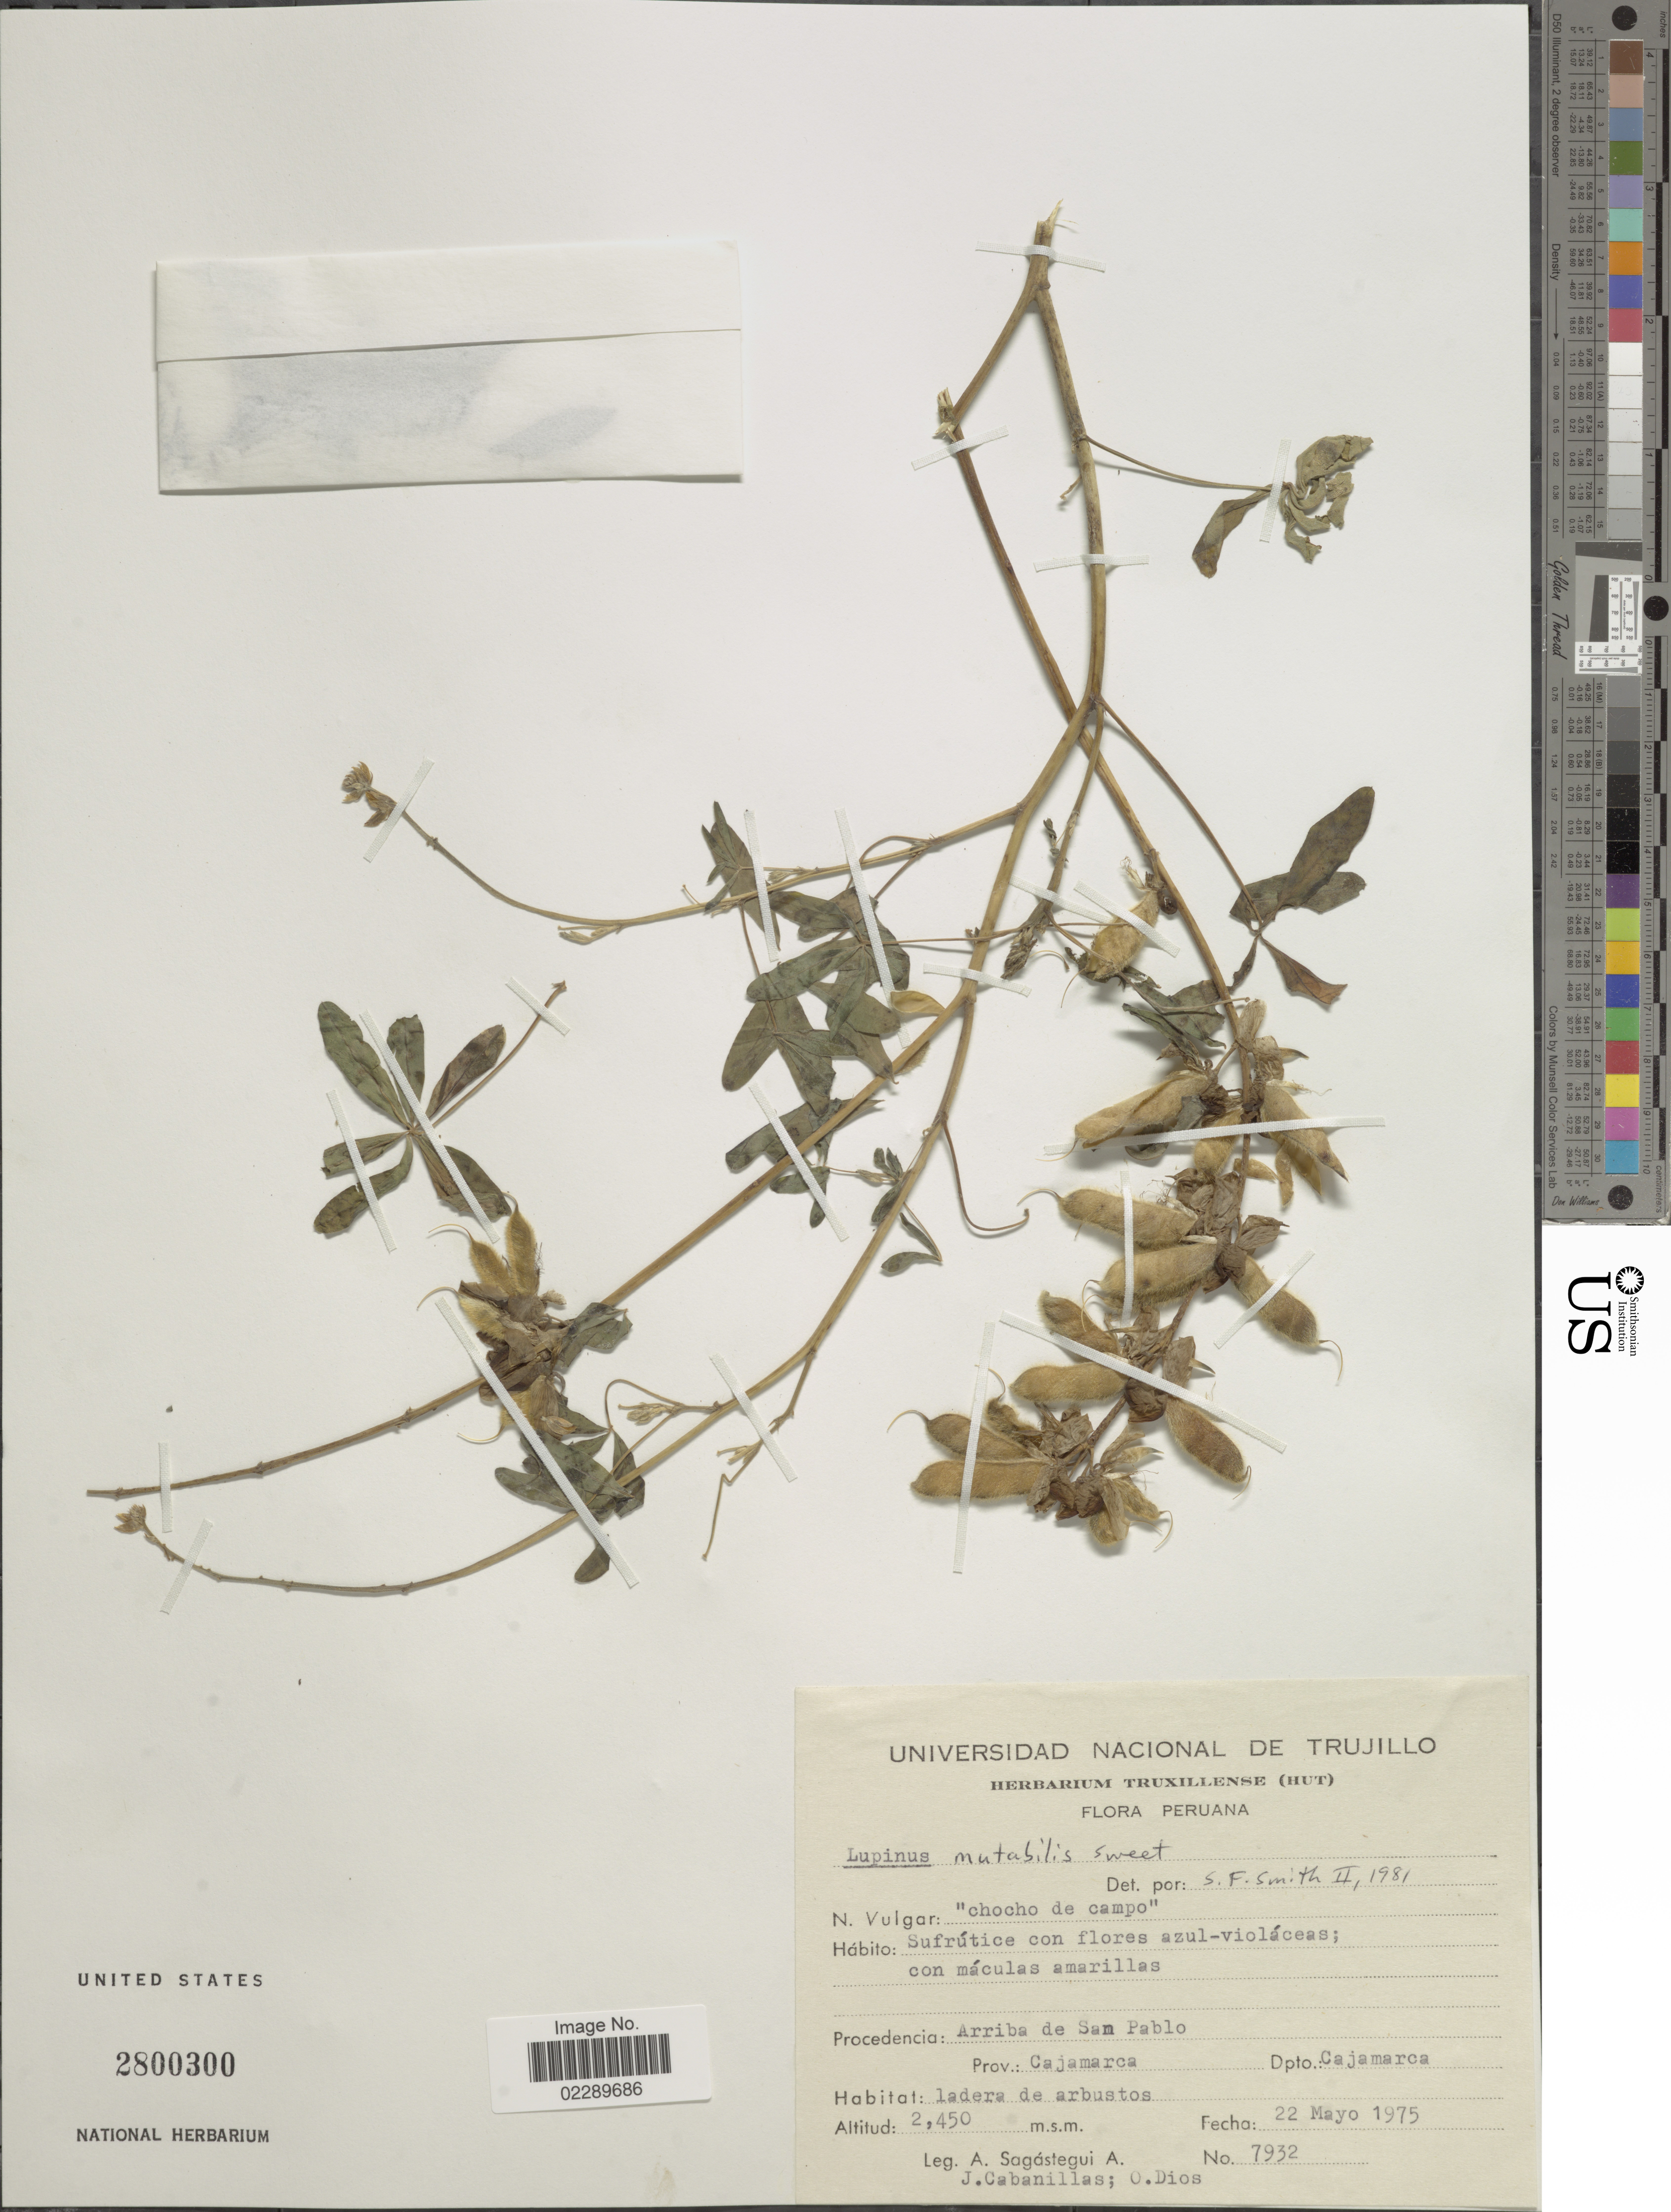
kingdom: Plantae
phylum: Tracheophyta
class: Magnoliopsida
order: Fabales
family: Fabaceae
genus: Lupinus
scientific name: Lupinus mutabilis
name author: Sweet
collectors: A. Sagástegui A. & J. Cabanillas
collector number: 7932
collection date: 1975-05-22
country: Peru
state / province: Cajamarca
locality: Arriba de San Pablo. Prov.: Cajamarca. Dpto.: Cajamarca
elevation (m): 2450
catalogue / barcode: US 2800300